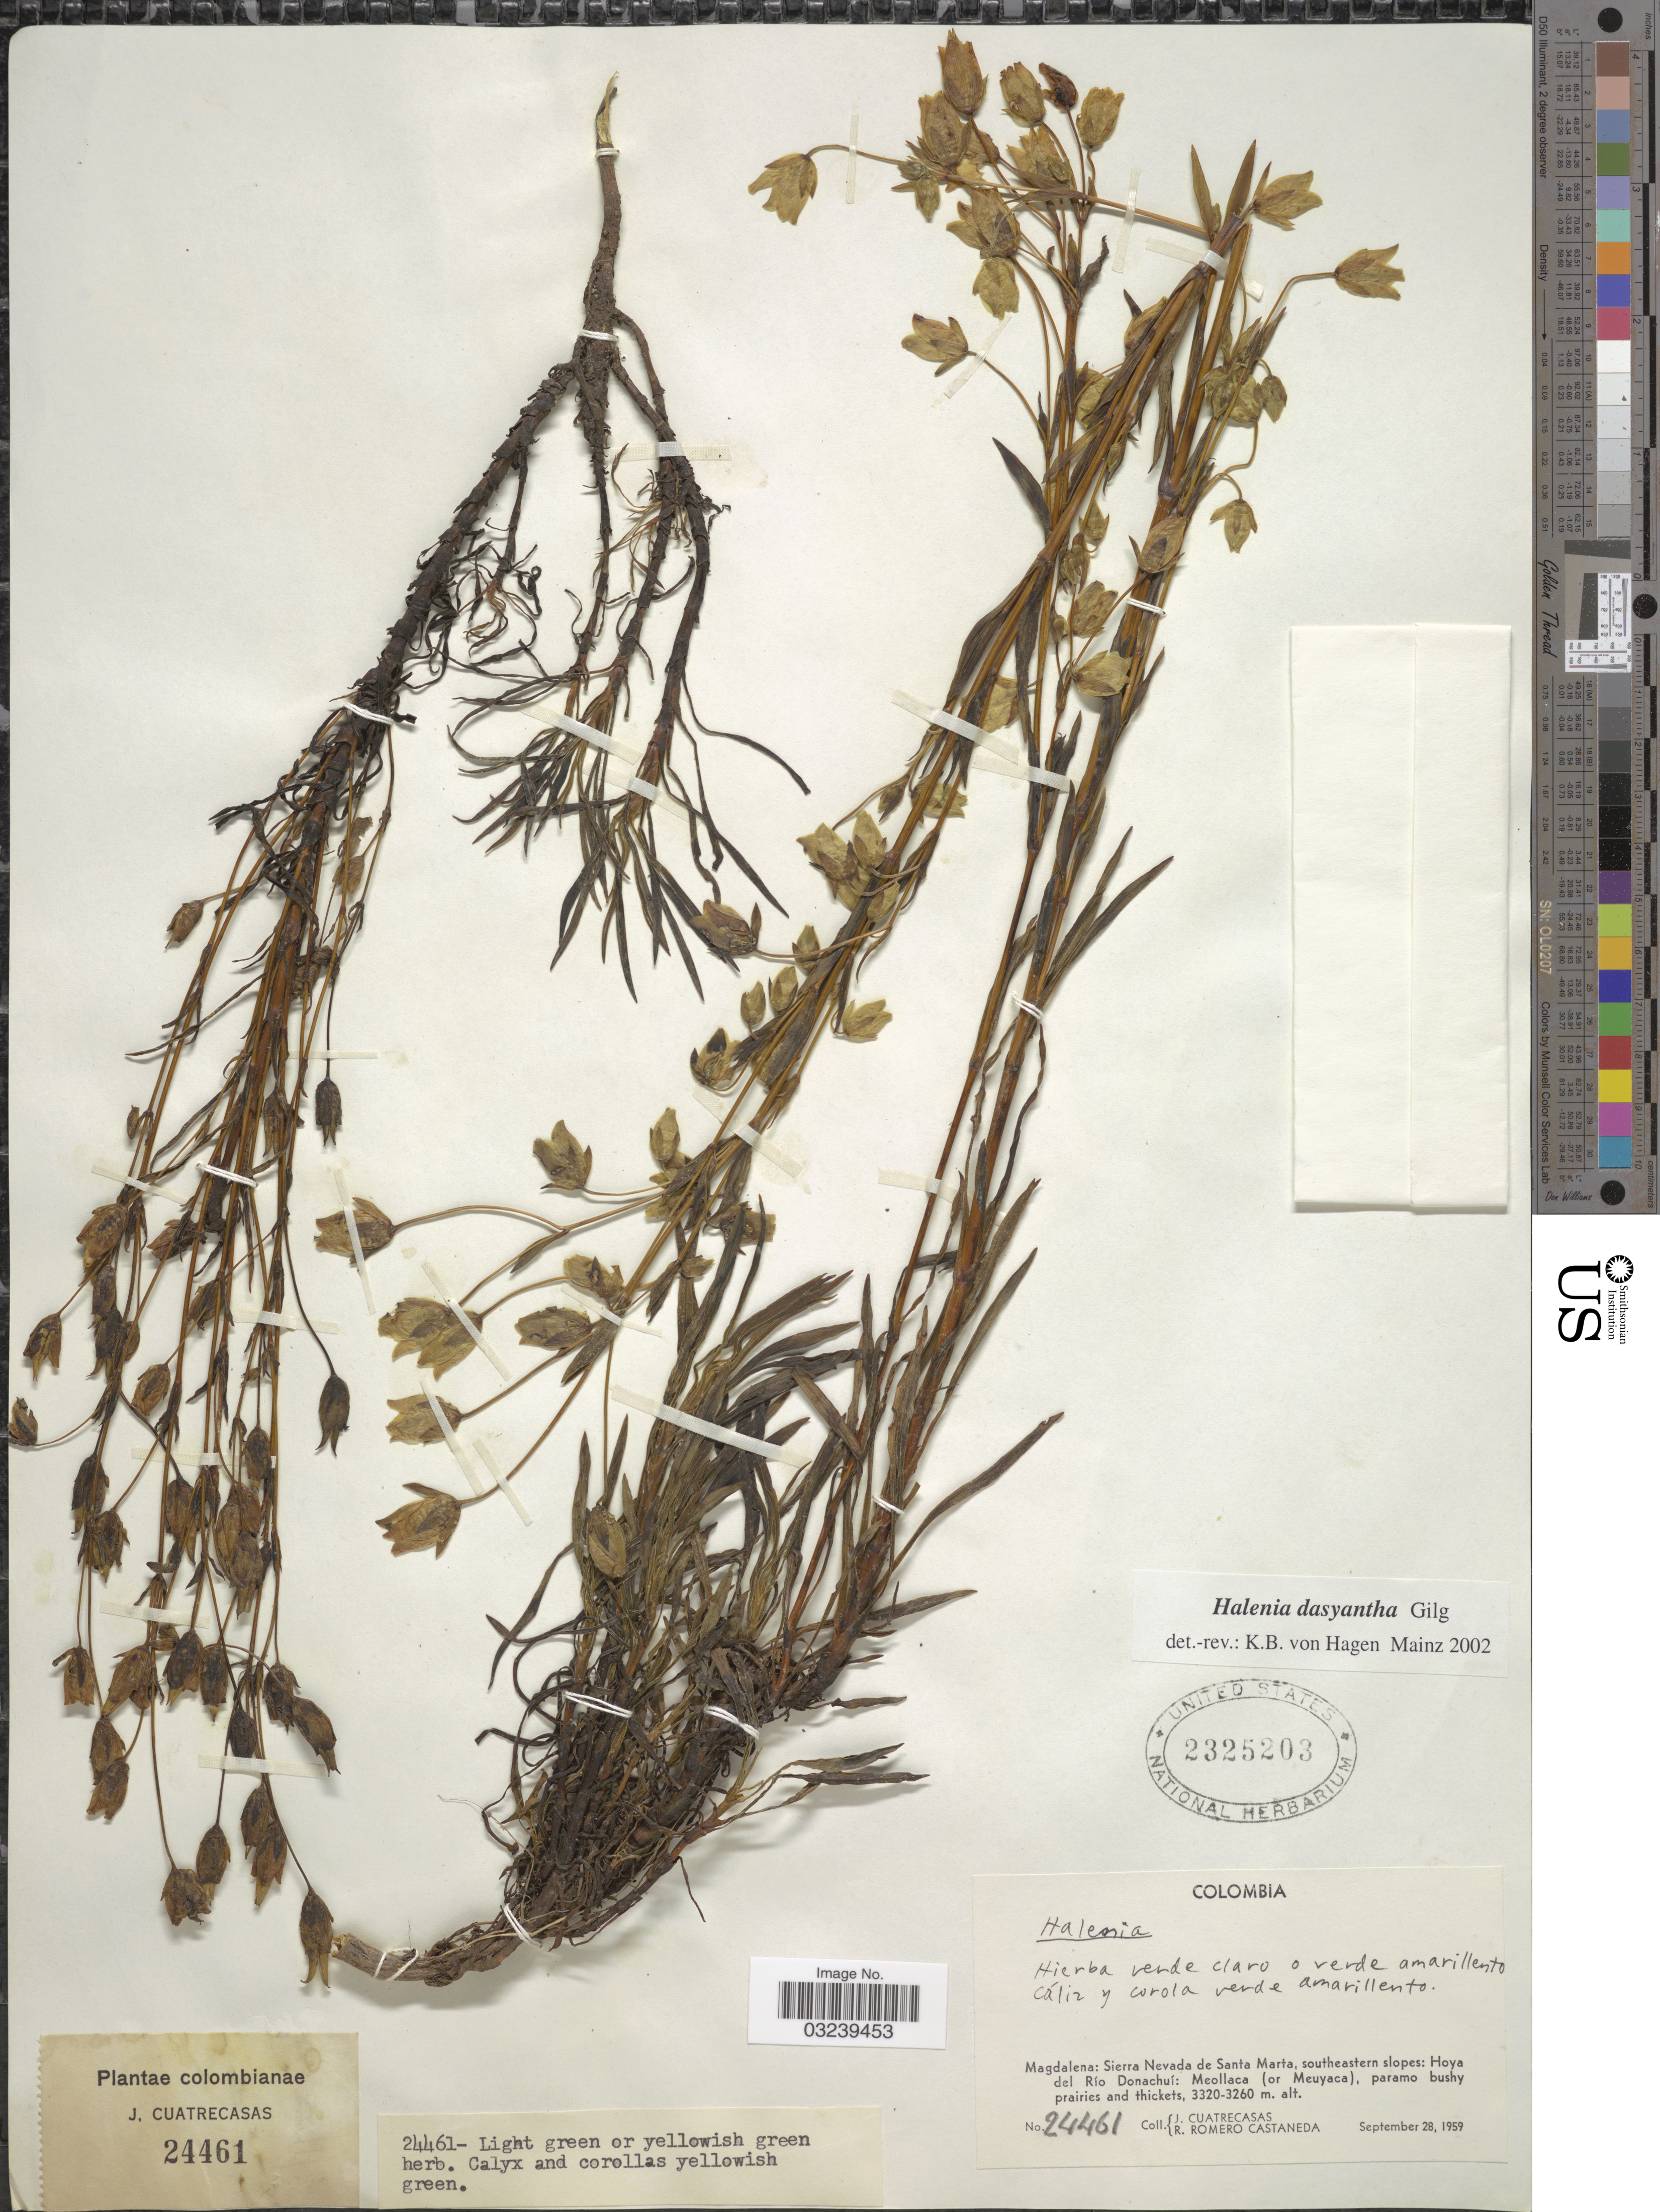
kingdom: Plantae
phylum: Tracheophyta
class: Magnoliopsida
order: Gentianales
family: Gentianaceae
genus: Halenia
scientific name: Halenia dasyantha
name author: Gilg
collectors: J. Cuatrecasas & R. Romero Castañeda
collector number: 24461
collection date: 1959-09-28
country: Colombia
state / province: Magdalena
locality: Sierra Nevada de Santa Marta, southeastern slopes: Hoya del Río Donachuí: Meollaca (or Meuyaca).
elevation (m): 3260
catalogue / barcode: US 2325203